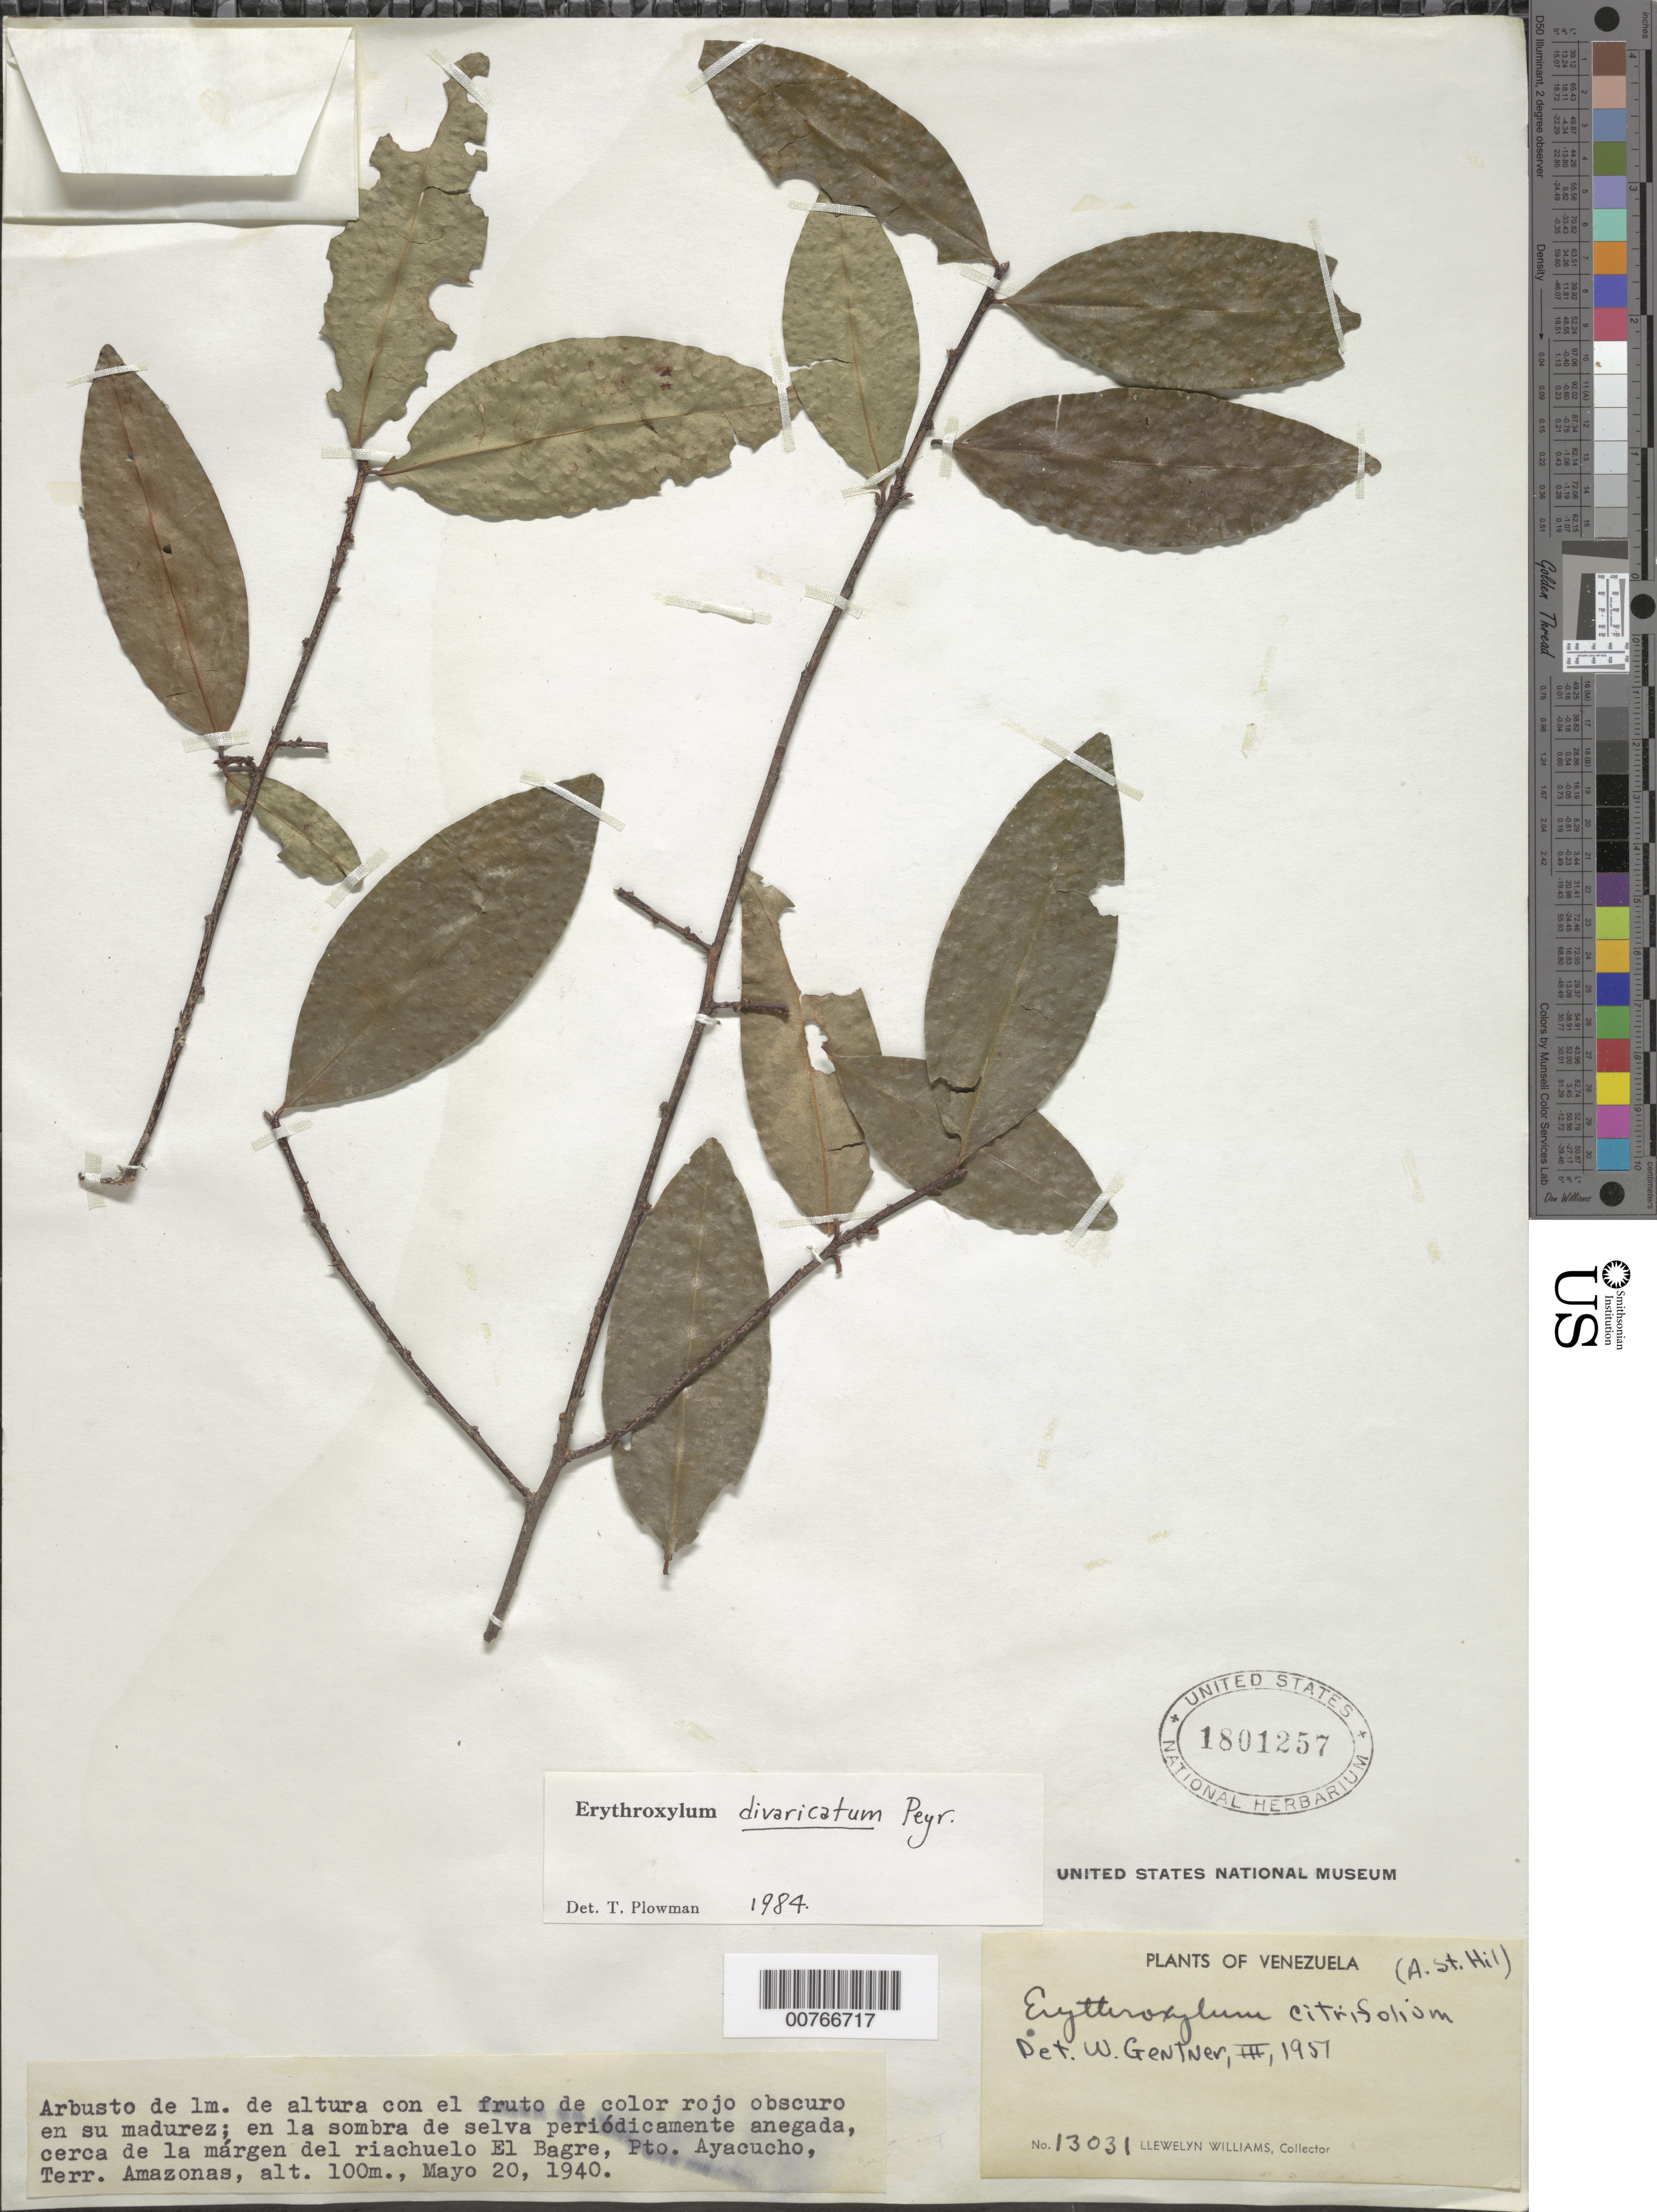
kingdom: Plantae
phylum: Tracheophyta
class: Magnoliopsida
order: Malpighiales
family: Erythroxylaceae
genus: Erythroxylum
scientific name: Erythroxylum divaricatum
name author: Peyr.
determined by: Plowman, Timothy C.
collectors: Ll. Williams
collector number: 13031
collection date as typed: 20-May-40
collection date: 1940-05-20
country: Venezuela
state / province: Amazonas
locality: Puerto Ayacucho, El Bagre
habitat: Cerca de la márgen de un riachuelo, en la sombra de selva periódicamente anegada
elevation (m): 100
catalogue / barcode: US 1801257